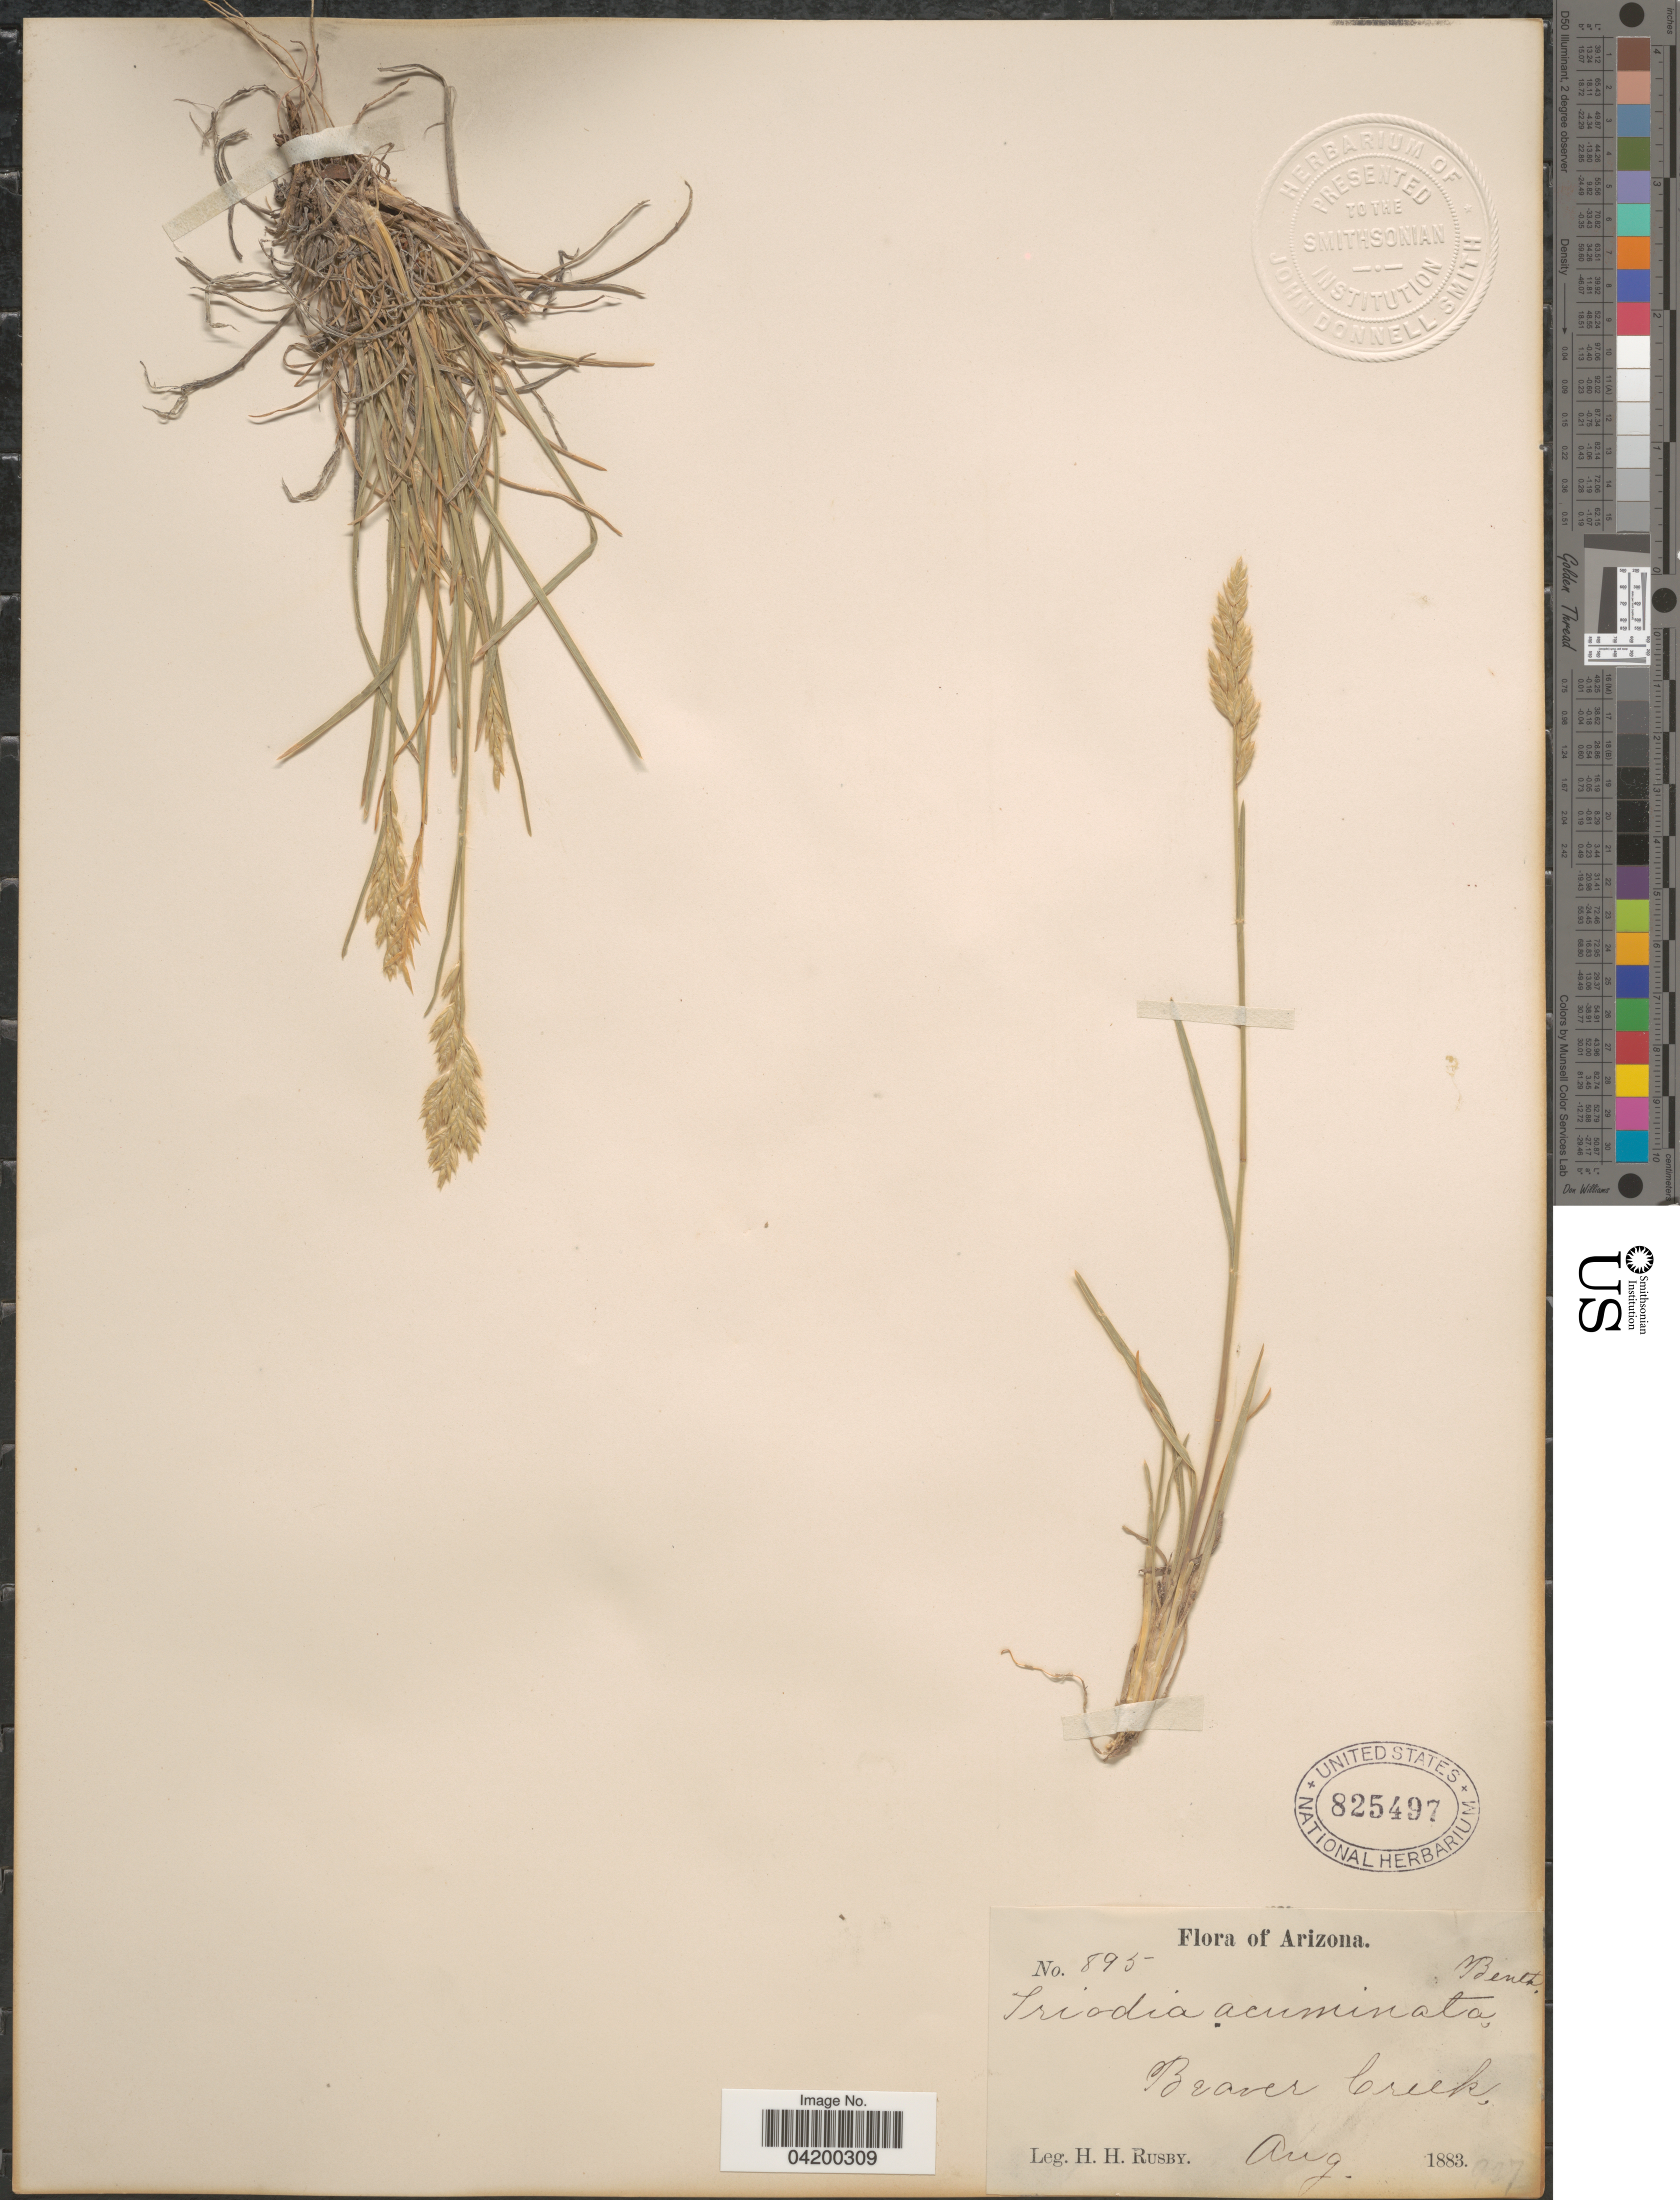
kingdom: Plantae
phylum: Tracheophyta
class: Liliopsida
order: Poales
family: Poaceae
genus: Erioneuron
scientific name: Erioneuron pilosum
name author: (Buckley) Nash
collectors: H. H. Rusby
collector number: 895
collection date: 1883-08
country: United States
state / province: Arizona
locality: Beaver Creek.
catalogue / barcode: US 825497